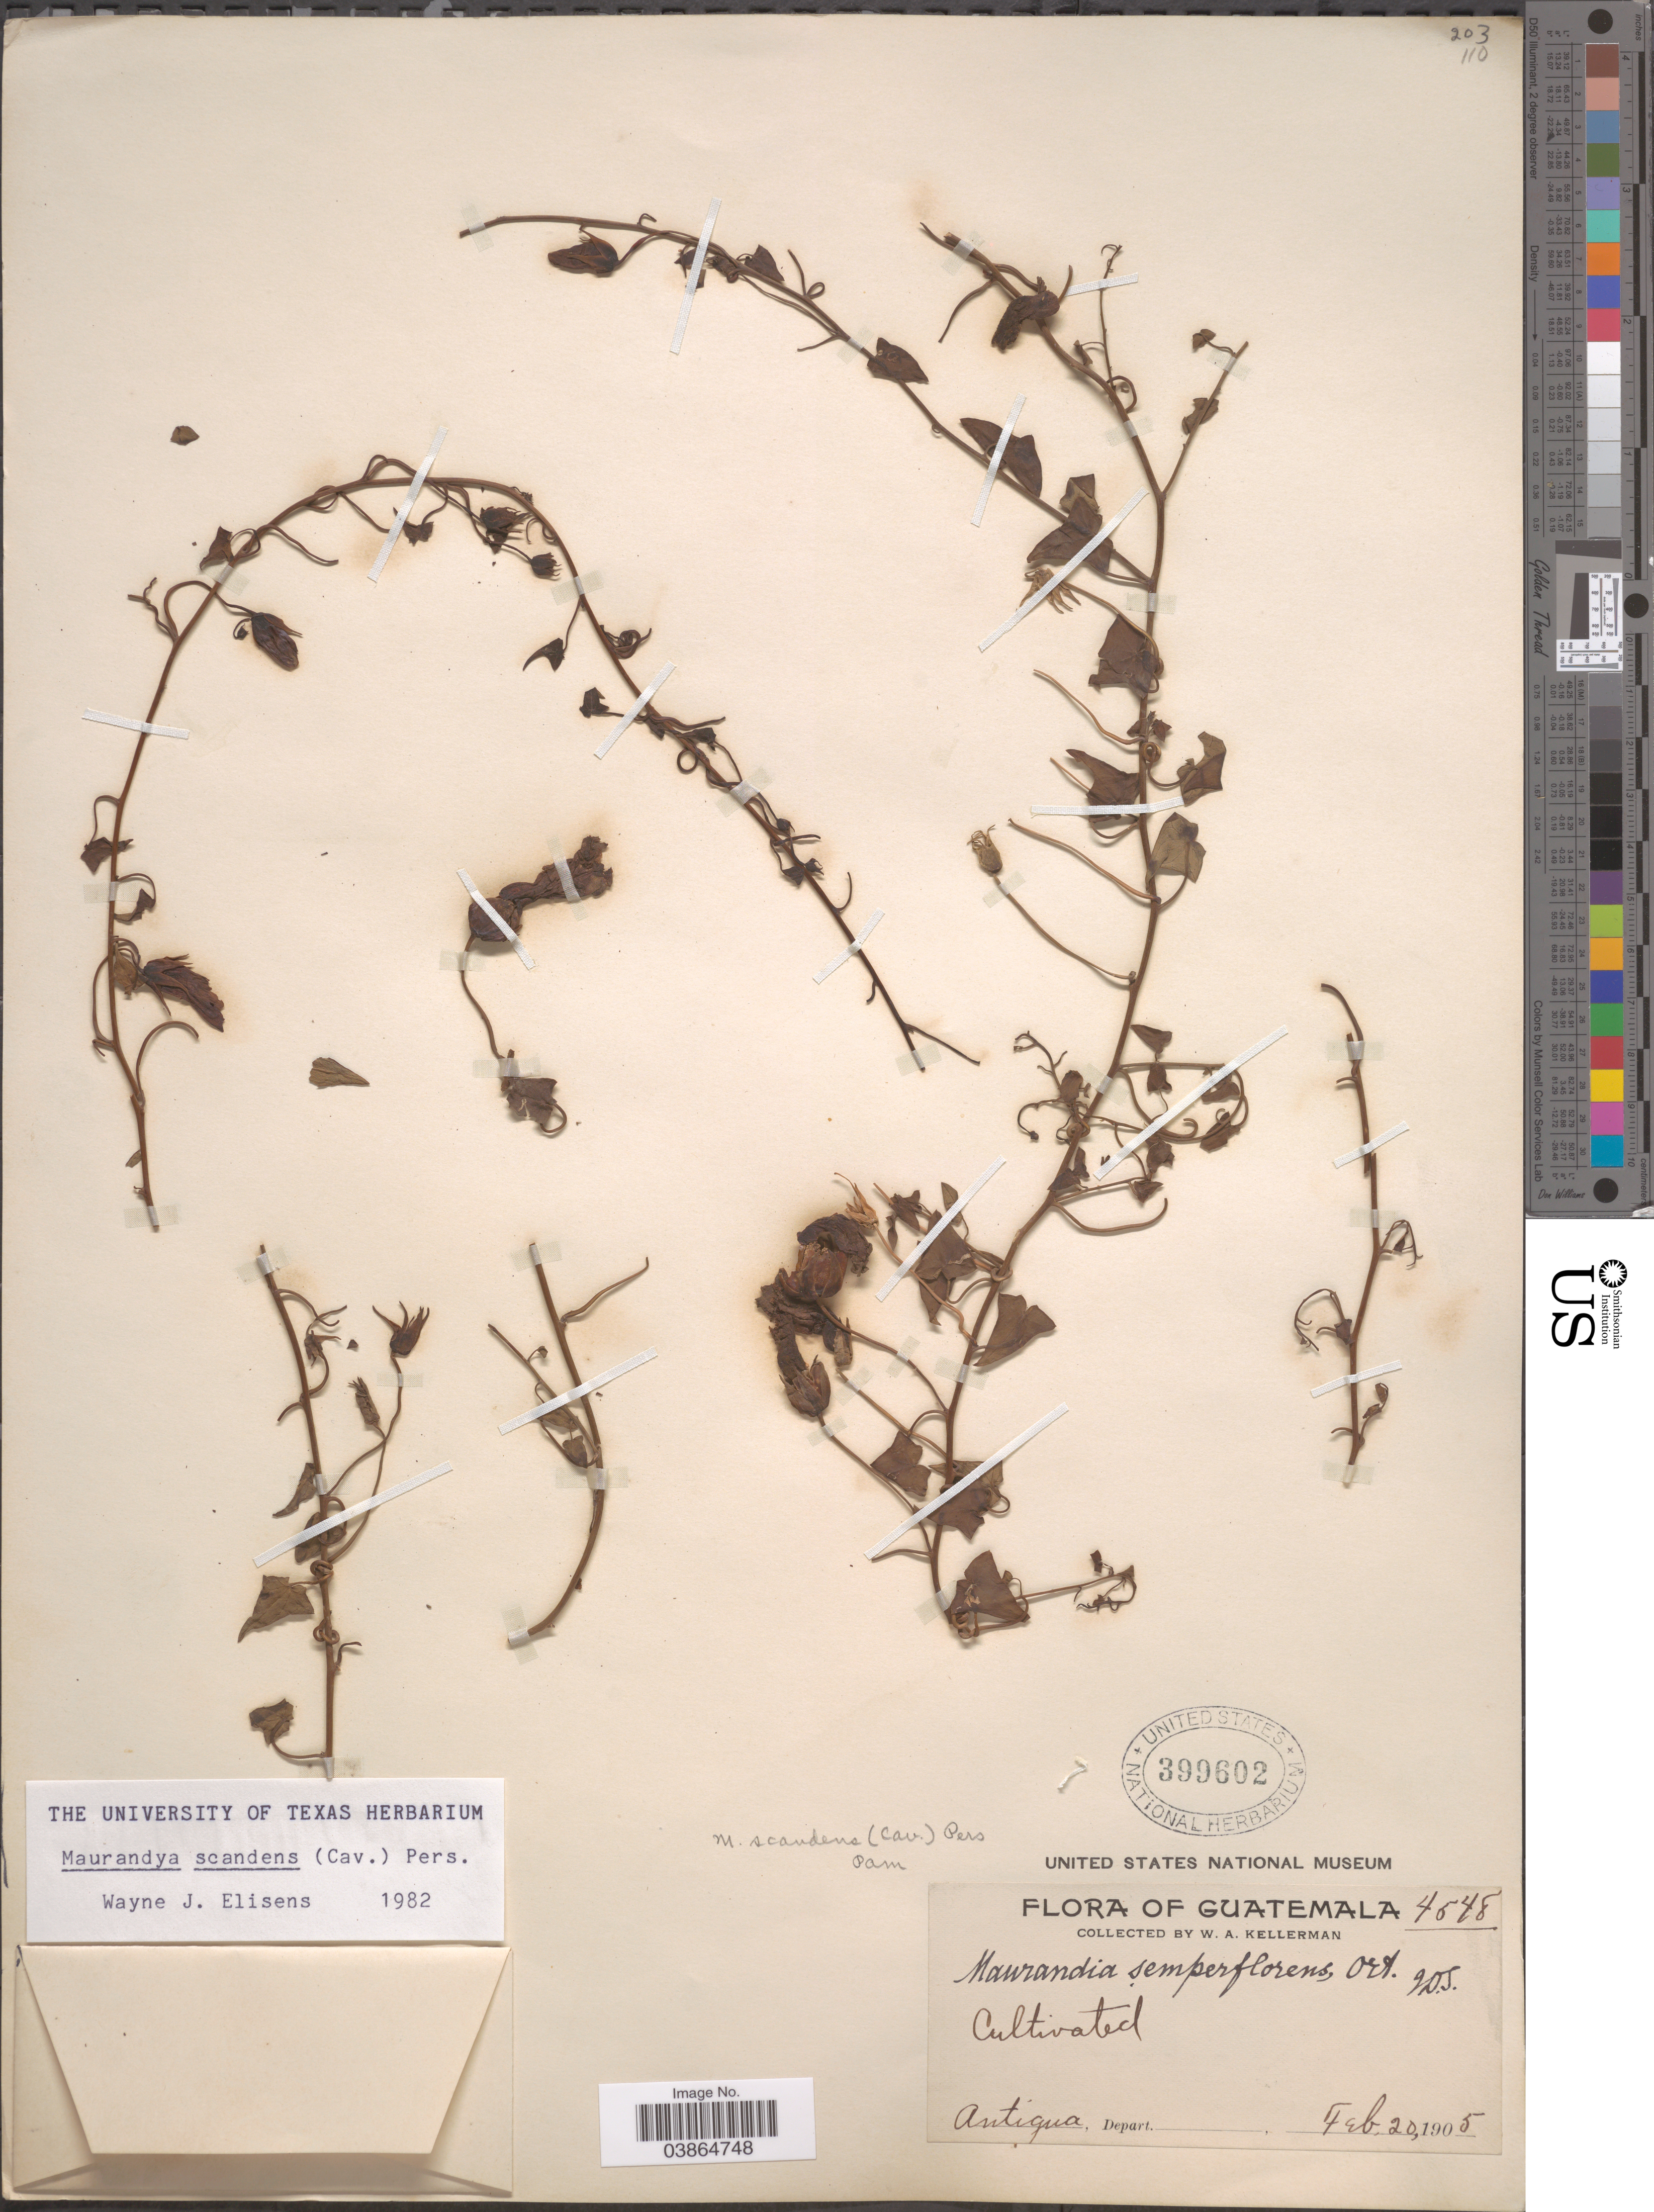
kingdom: Plantae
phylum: Tracheophyta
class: Magnoliopsida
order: Lamiales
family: Plantaginaceae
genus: Maurandya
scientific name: Maurandya scandens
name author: (Cav.) Pers.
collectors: W. Kellerman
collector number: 4548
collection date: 1905-02-20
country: Guatemala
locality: Antigua.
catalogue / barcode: US 399602